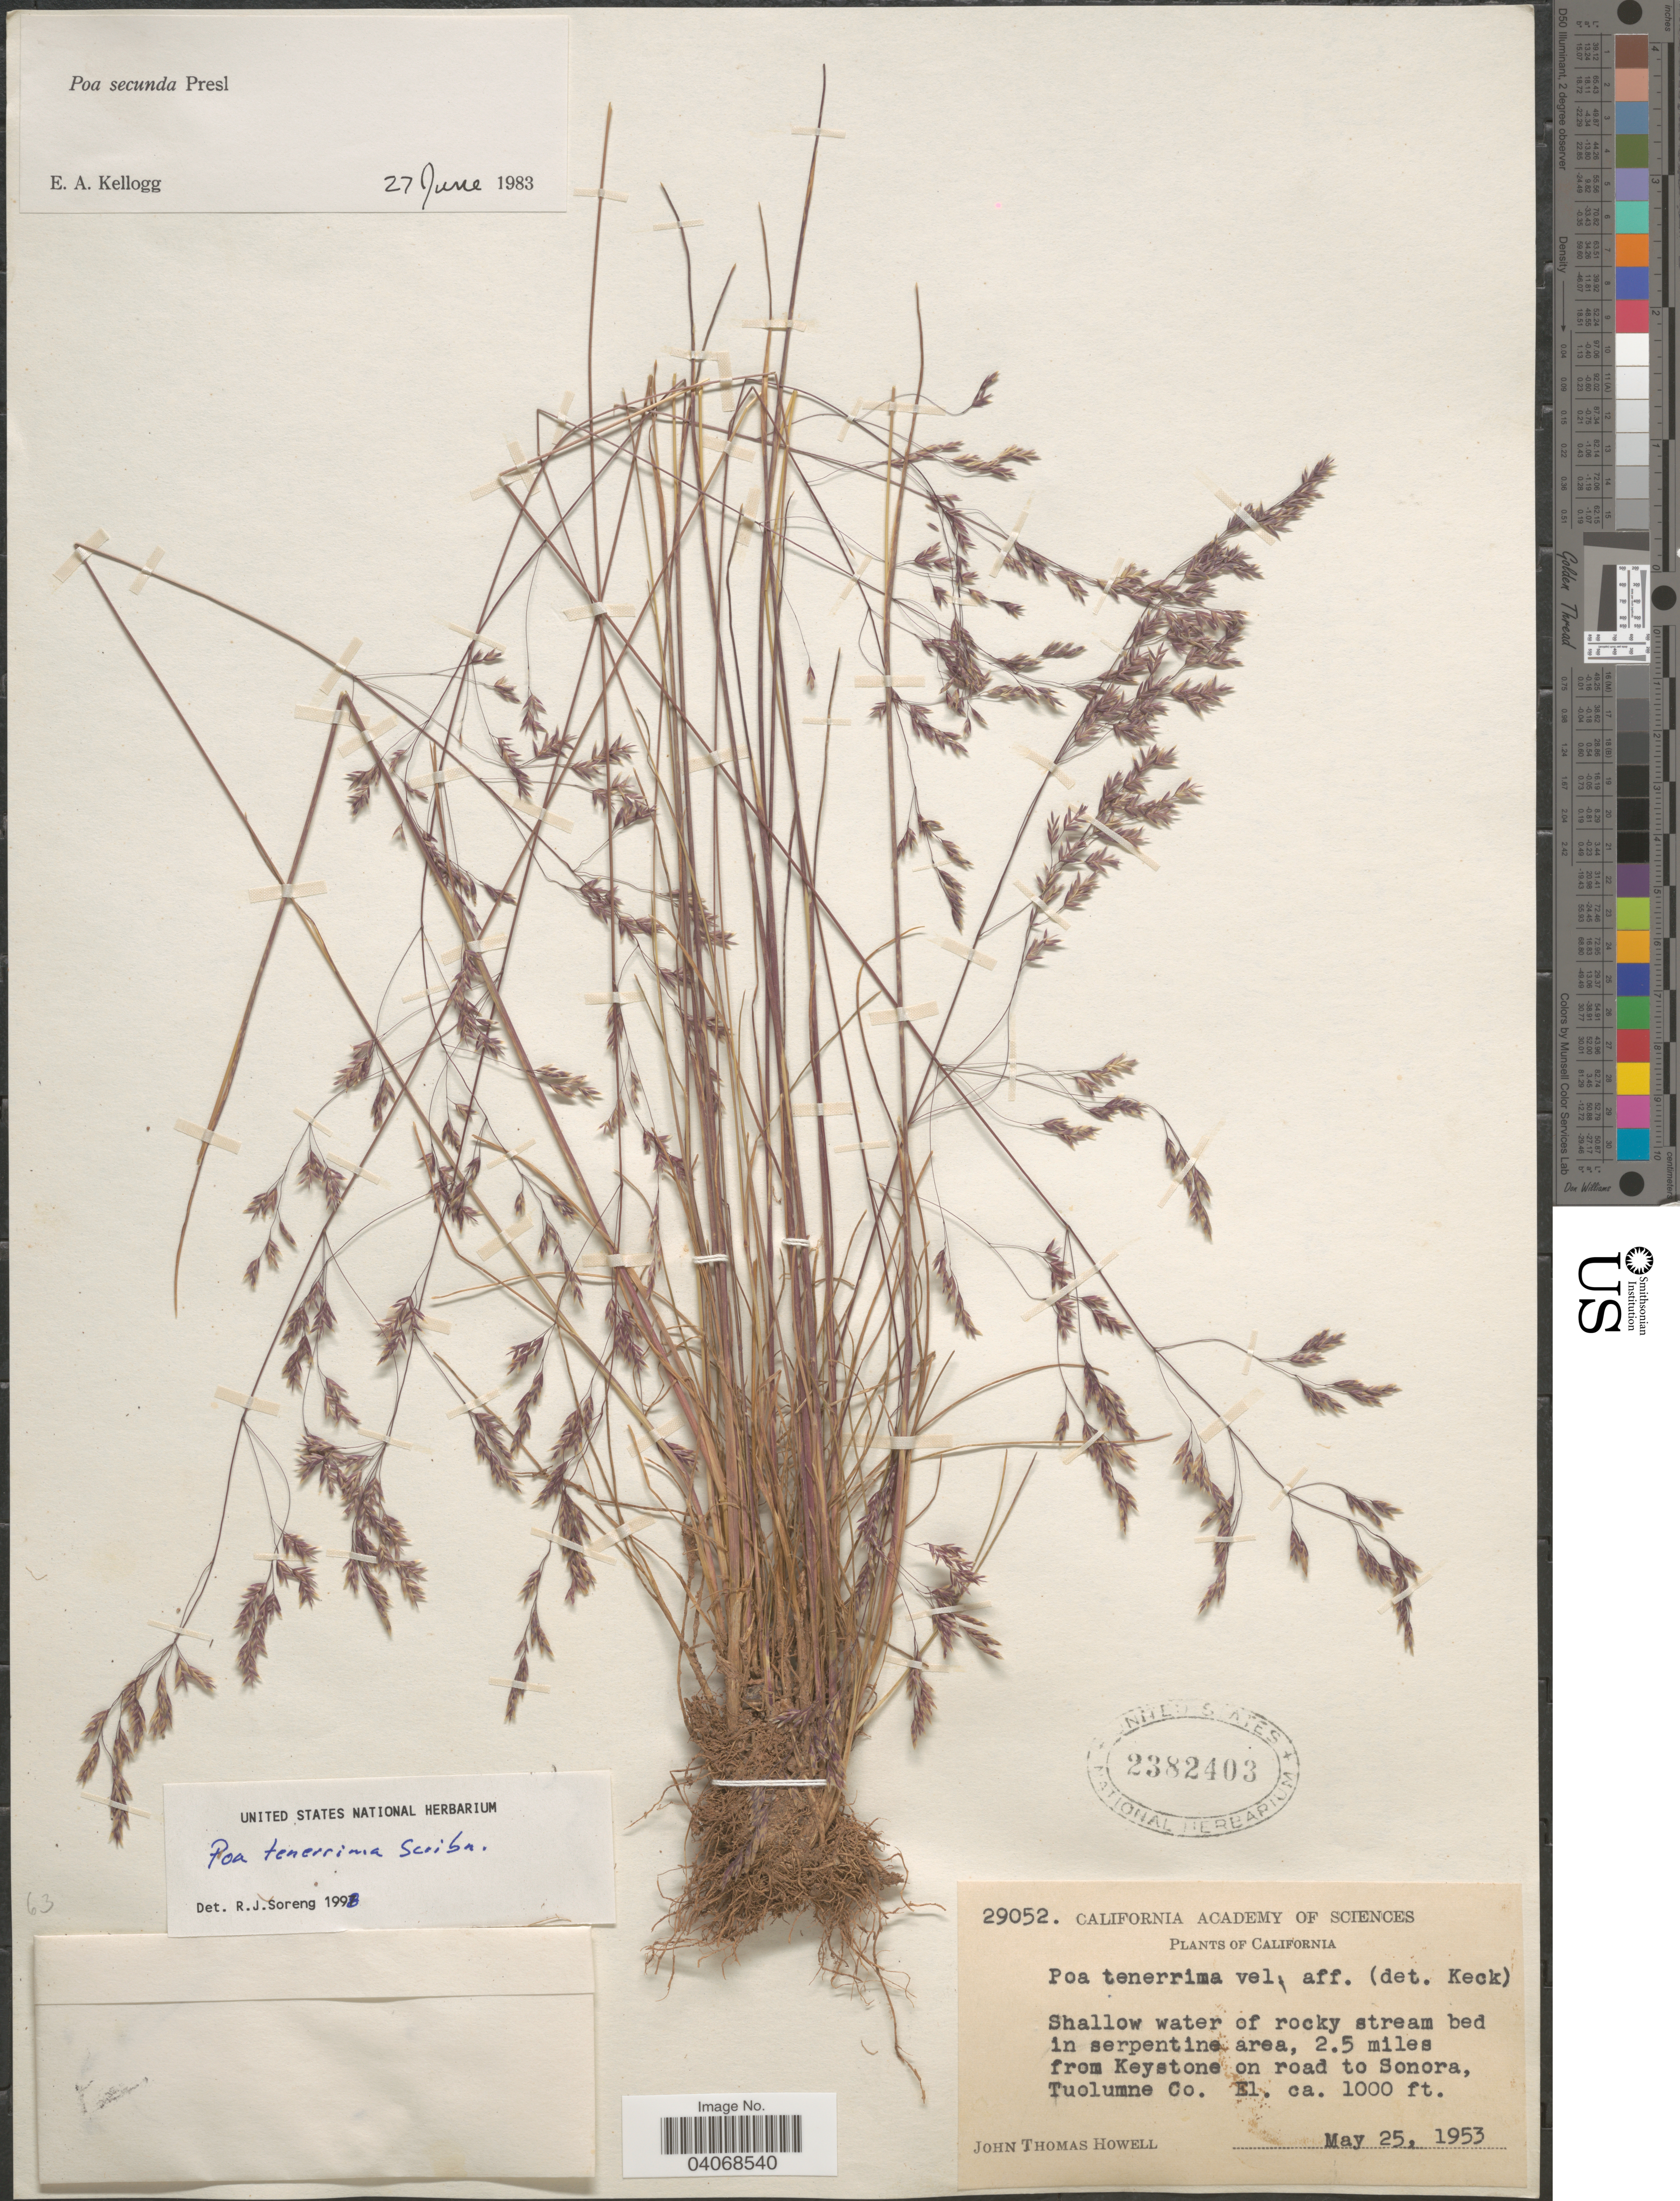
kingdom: Plantae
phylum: Tracheophyta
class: Liliopsida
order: Poales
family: Poaceae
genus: Poa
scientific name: Poa tenerrima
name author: Scribn.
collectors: J. T. Howell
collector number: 29052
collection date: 1953-05-25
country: United States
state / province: California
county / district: Tuolumne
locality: Shallow water of rocky stream and in serpentine area, 2.5 miles from Keystone on road to Sonora, Tuolumne Co.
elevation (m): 305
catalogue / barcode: US 2382403